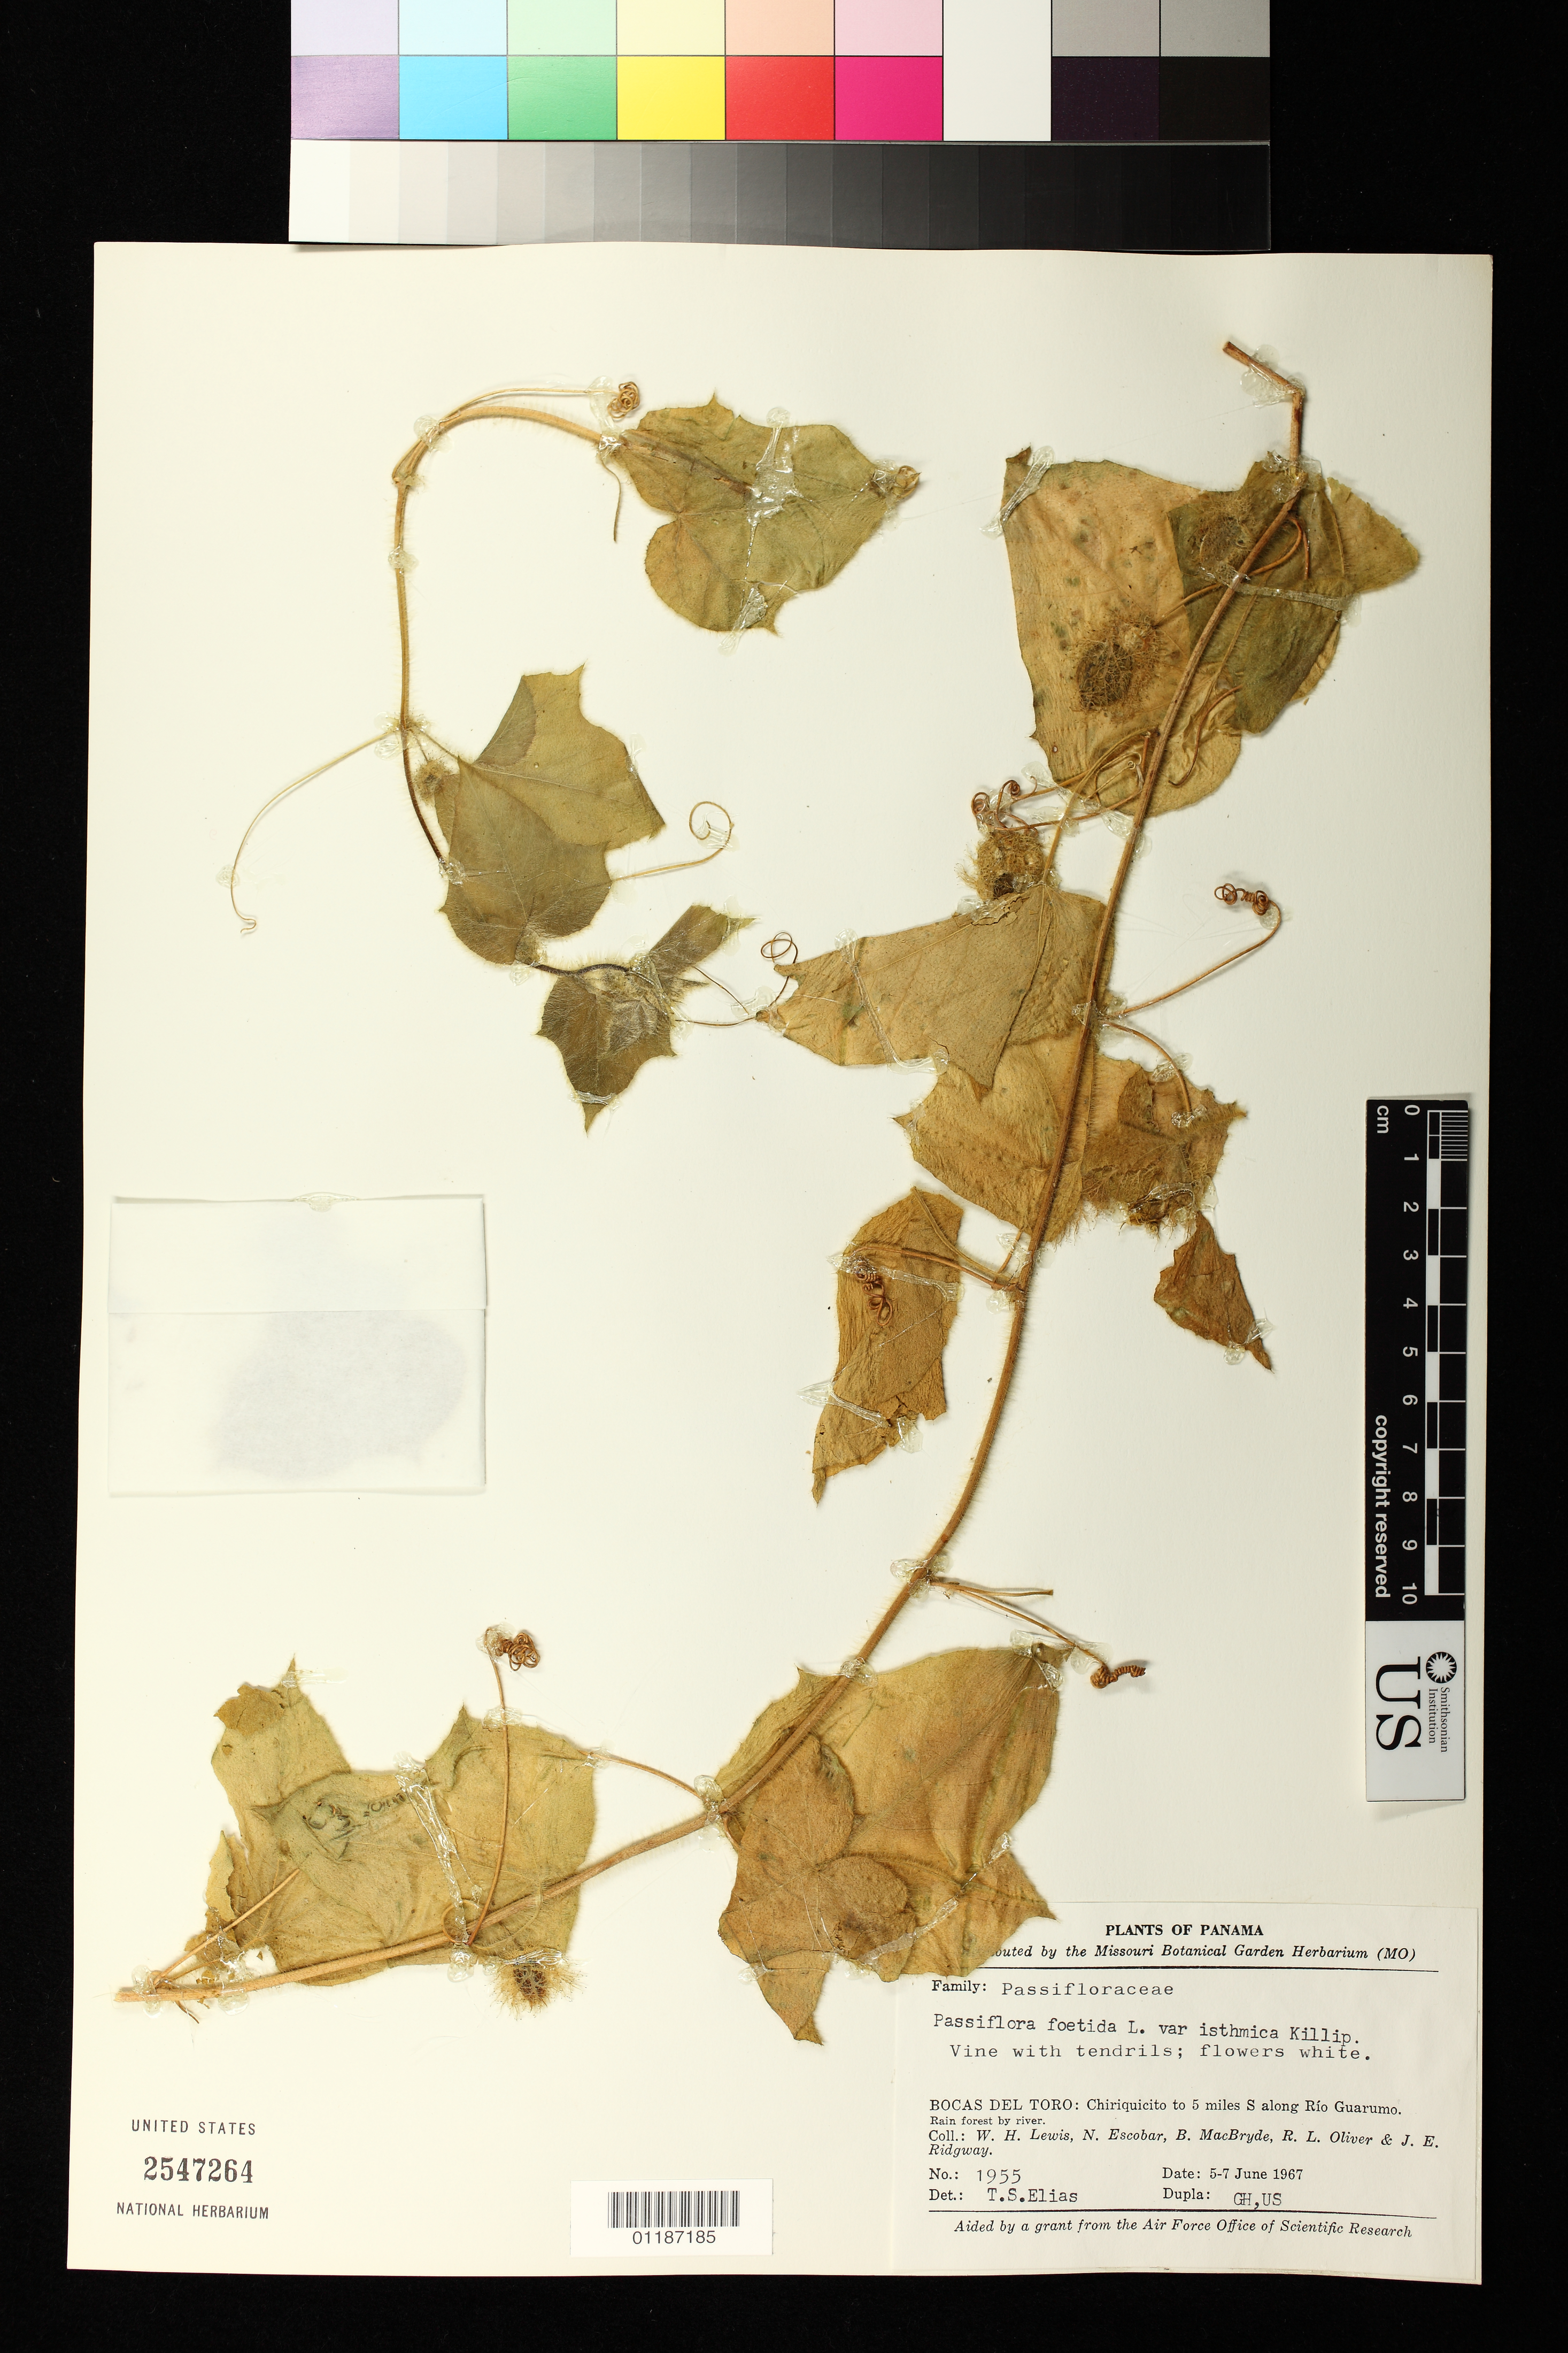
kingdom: Plantae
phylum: Tracheophyta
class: Magnoliopsida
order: Malpighiales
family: Passifloraceae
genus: Passiflora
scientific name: Passiflora foetida var. isthmia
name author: Killip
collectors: W. H. Lewis, N. Escobar, B. MacBryde & R. L. Oliver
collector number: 1955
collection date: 1967-06-05/1967-06-07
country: Panama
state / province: Bocas del Toro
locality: Chiriquicito to 5 miles S along Rio Guarumo.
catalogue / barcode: US 2547264